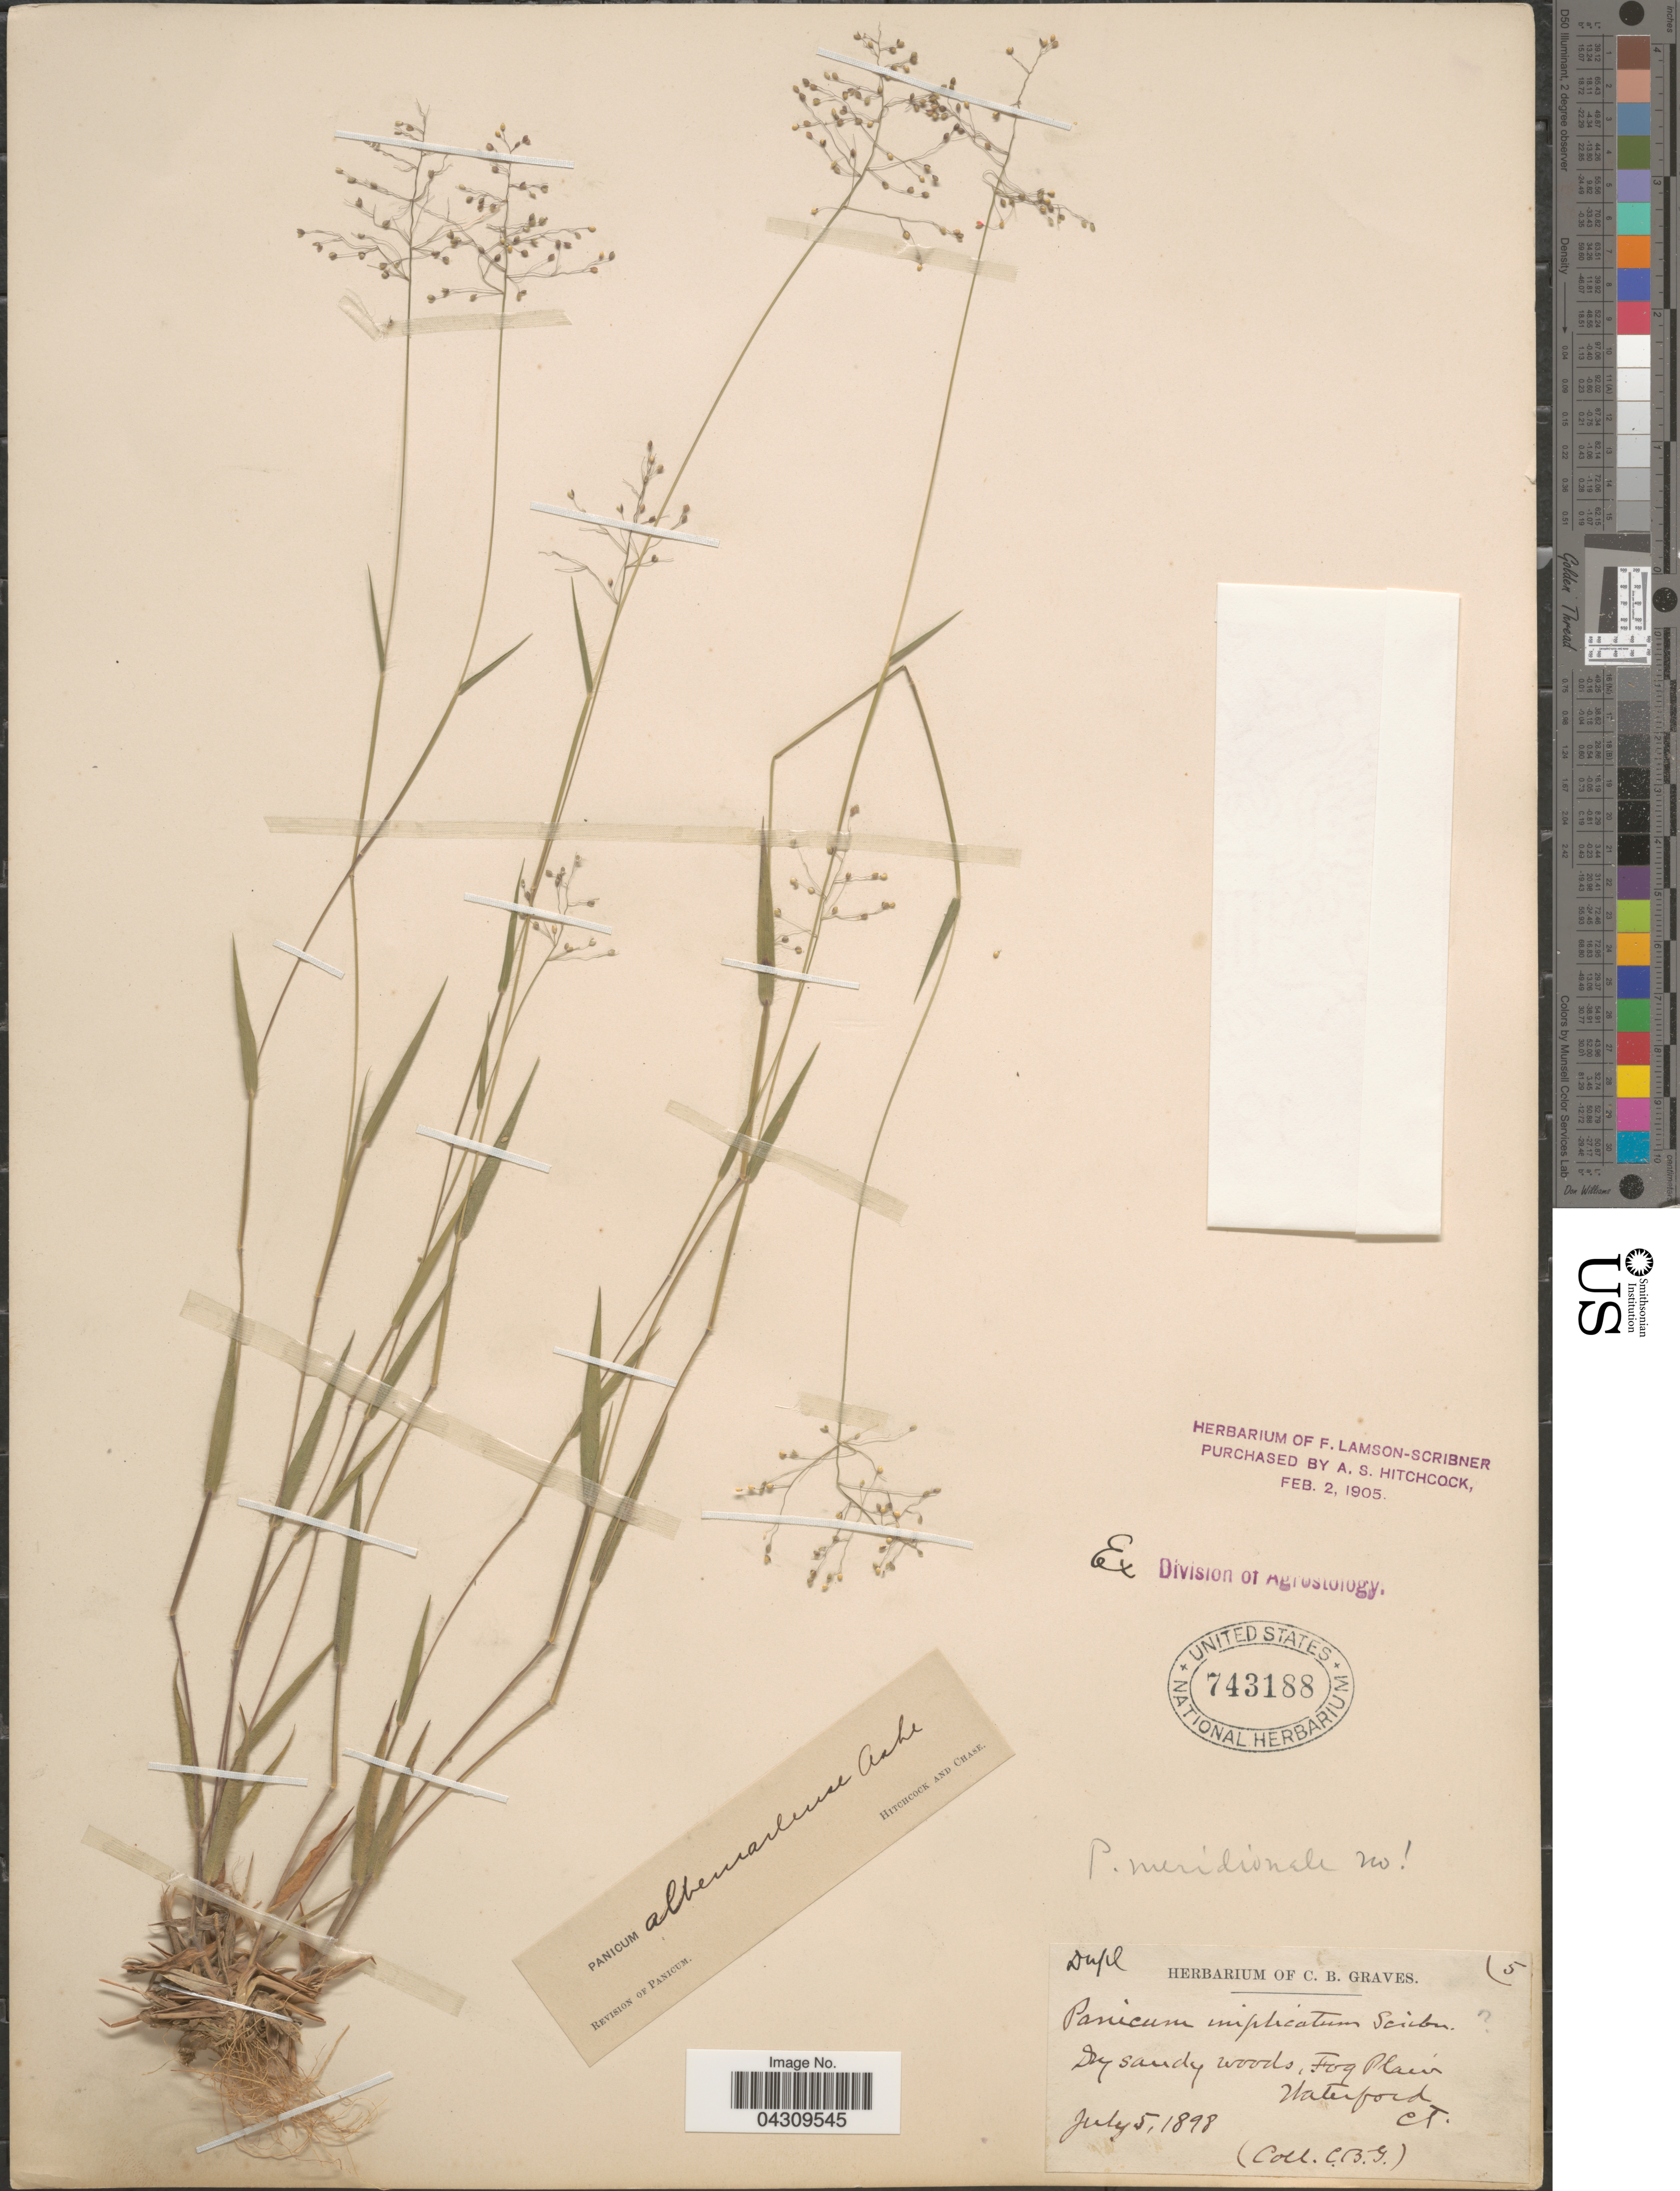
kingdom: Plantae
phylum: Tracheophyta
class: Liliopsida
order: Poales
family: Poaceae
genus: Dichanthelium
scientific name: Dichanthelium acuminatum var. acuminatum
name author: (Sw.) Gould & C.A. Clark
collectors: C. Graves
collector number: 5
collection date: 1898-07-05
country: United States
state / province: Connecticut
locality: Dry sandy woods, Fog Plain. Waterford.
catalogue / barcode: US 743188